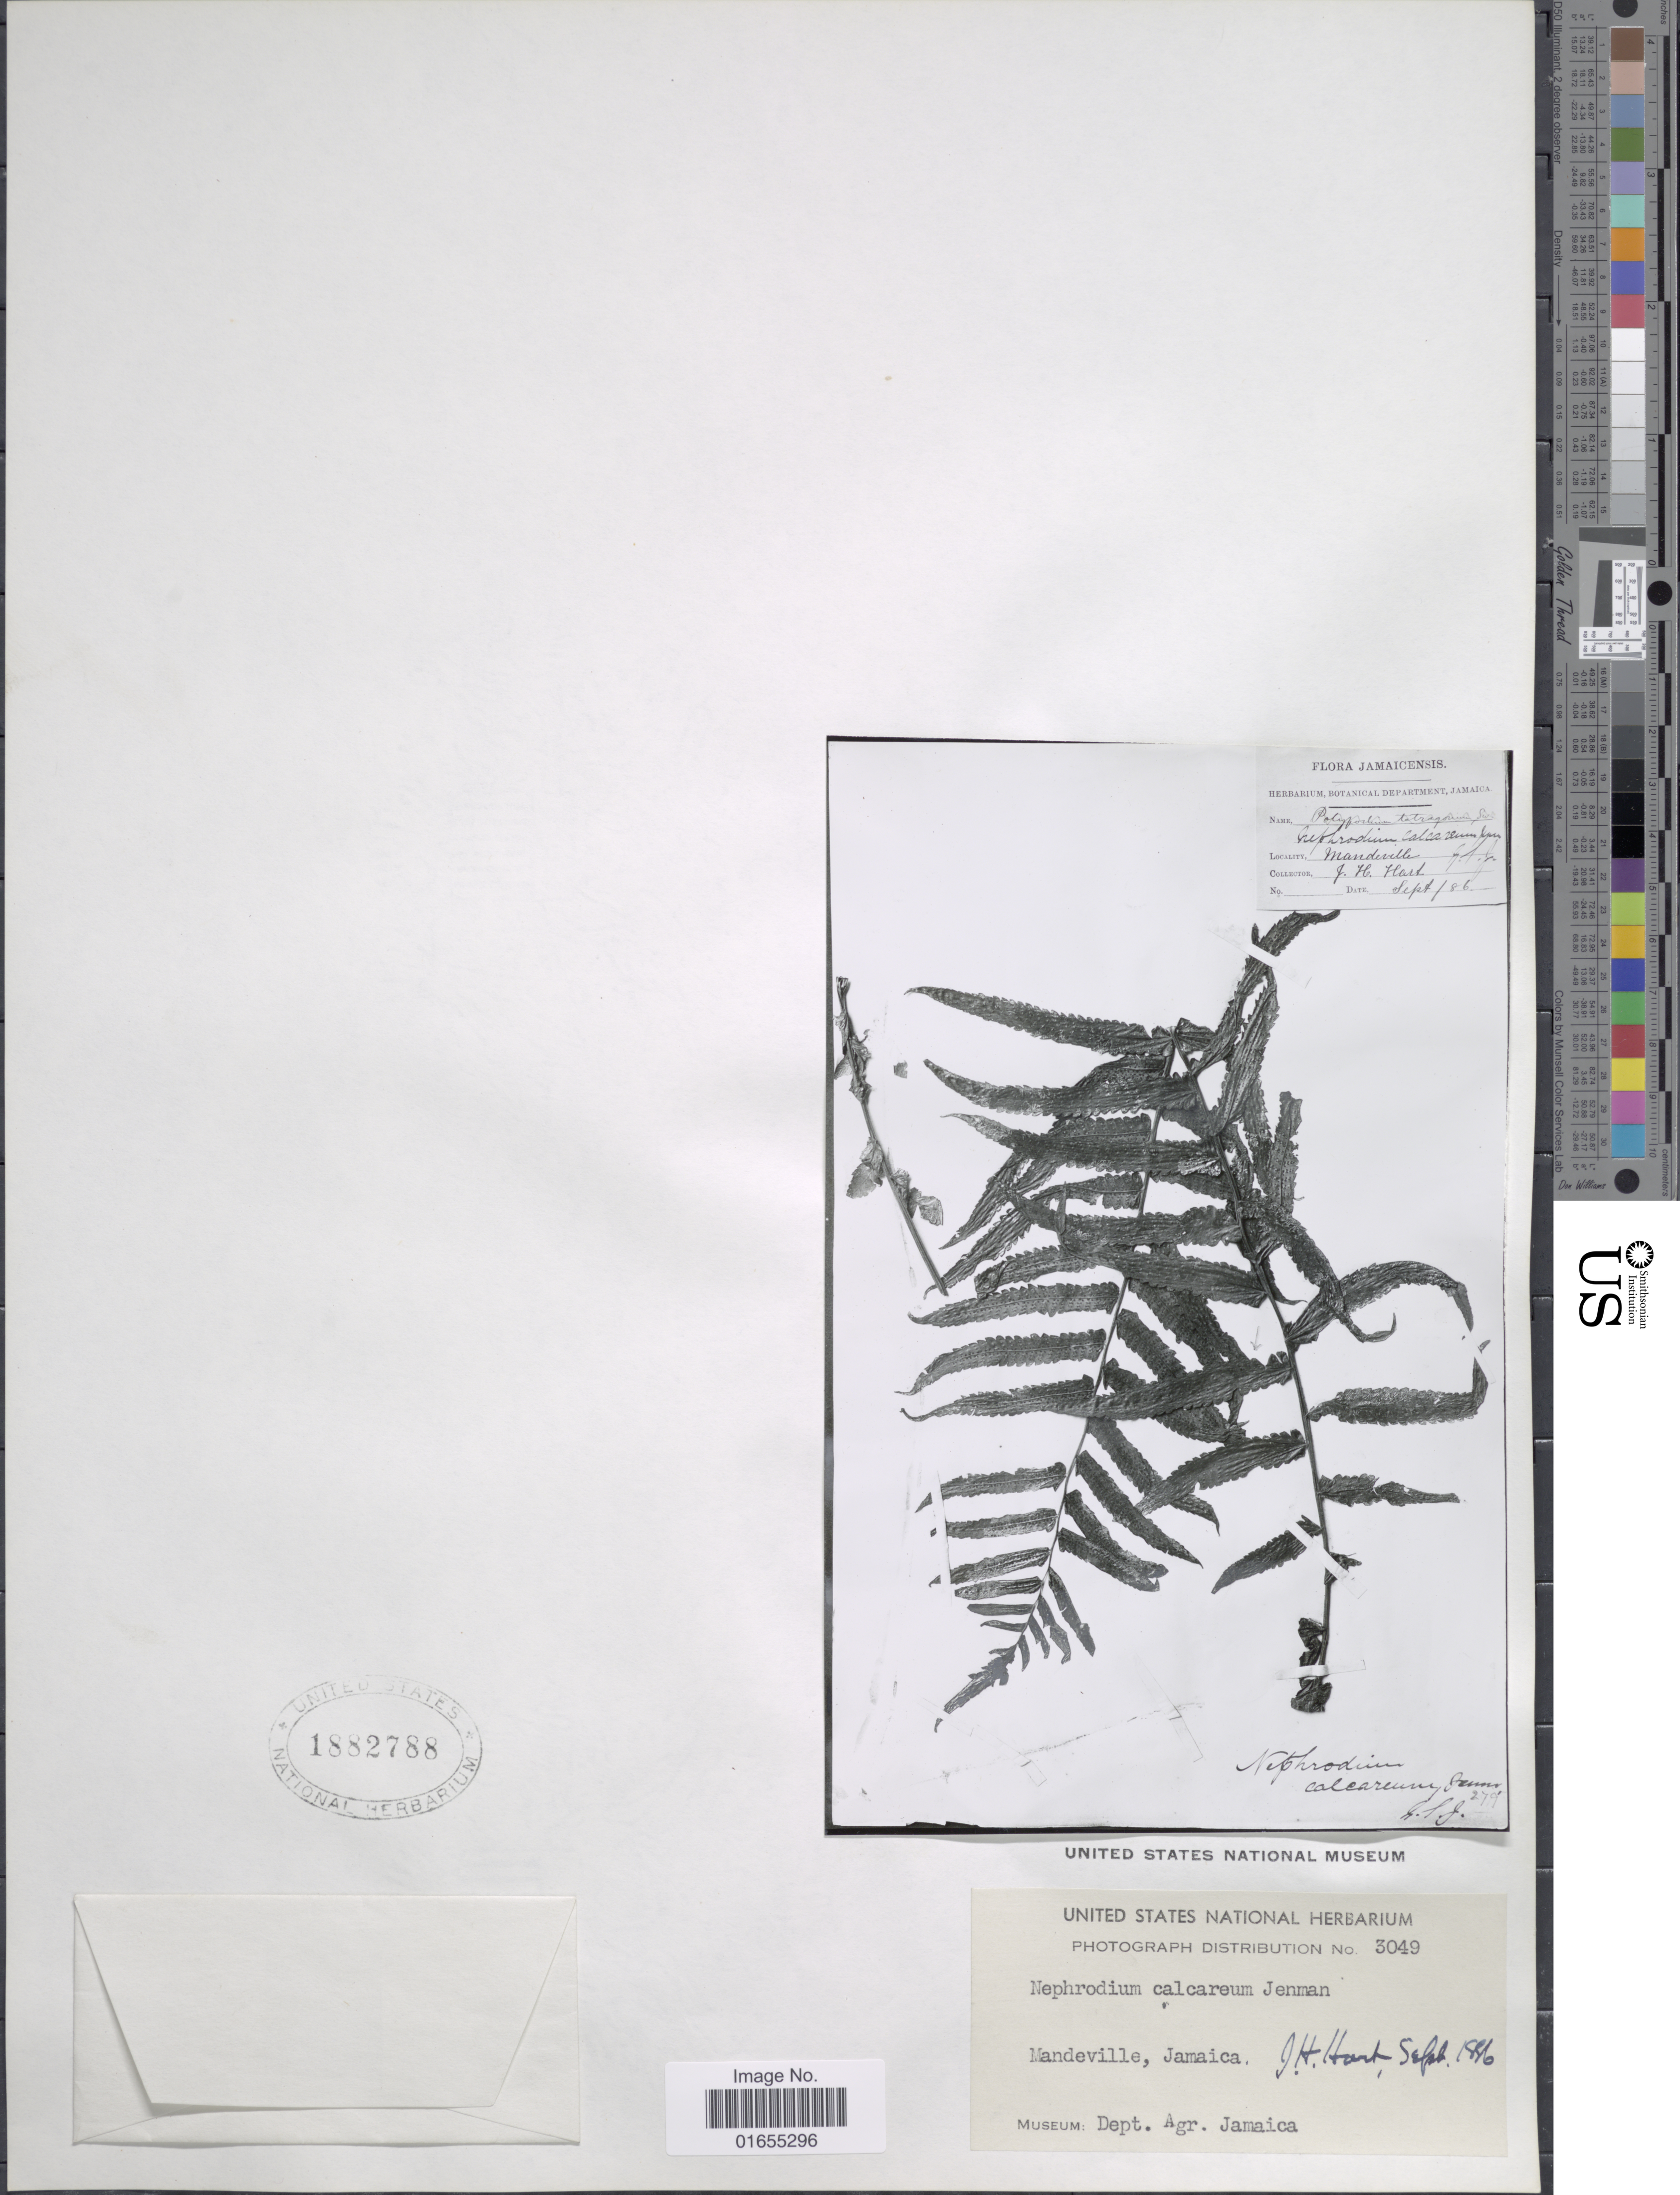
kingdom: Plantae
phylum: Tracheophyta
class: Polypodiopsida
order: Polypodiales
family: Thelypteridaceae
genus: Goniopteris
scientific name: Goniopteris venusta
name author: (Heward) Pic. Serm.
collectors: J. H. Hart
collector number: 3049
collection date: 1886-09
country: Jamaica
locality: Mandeville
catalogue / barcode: US 1882788